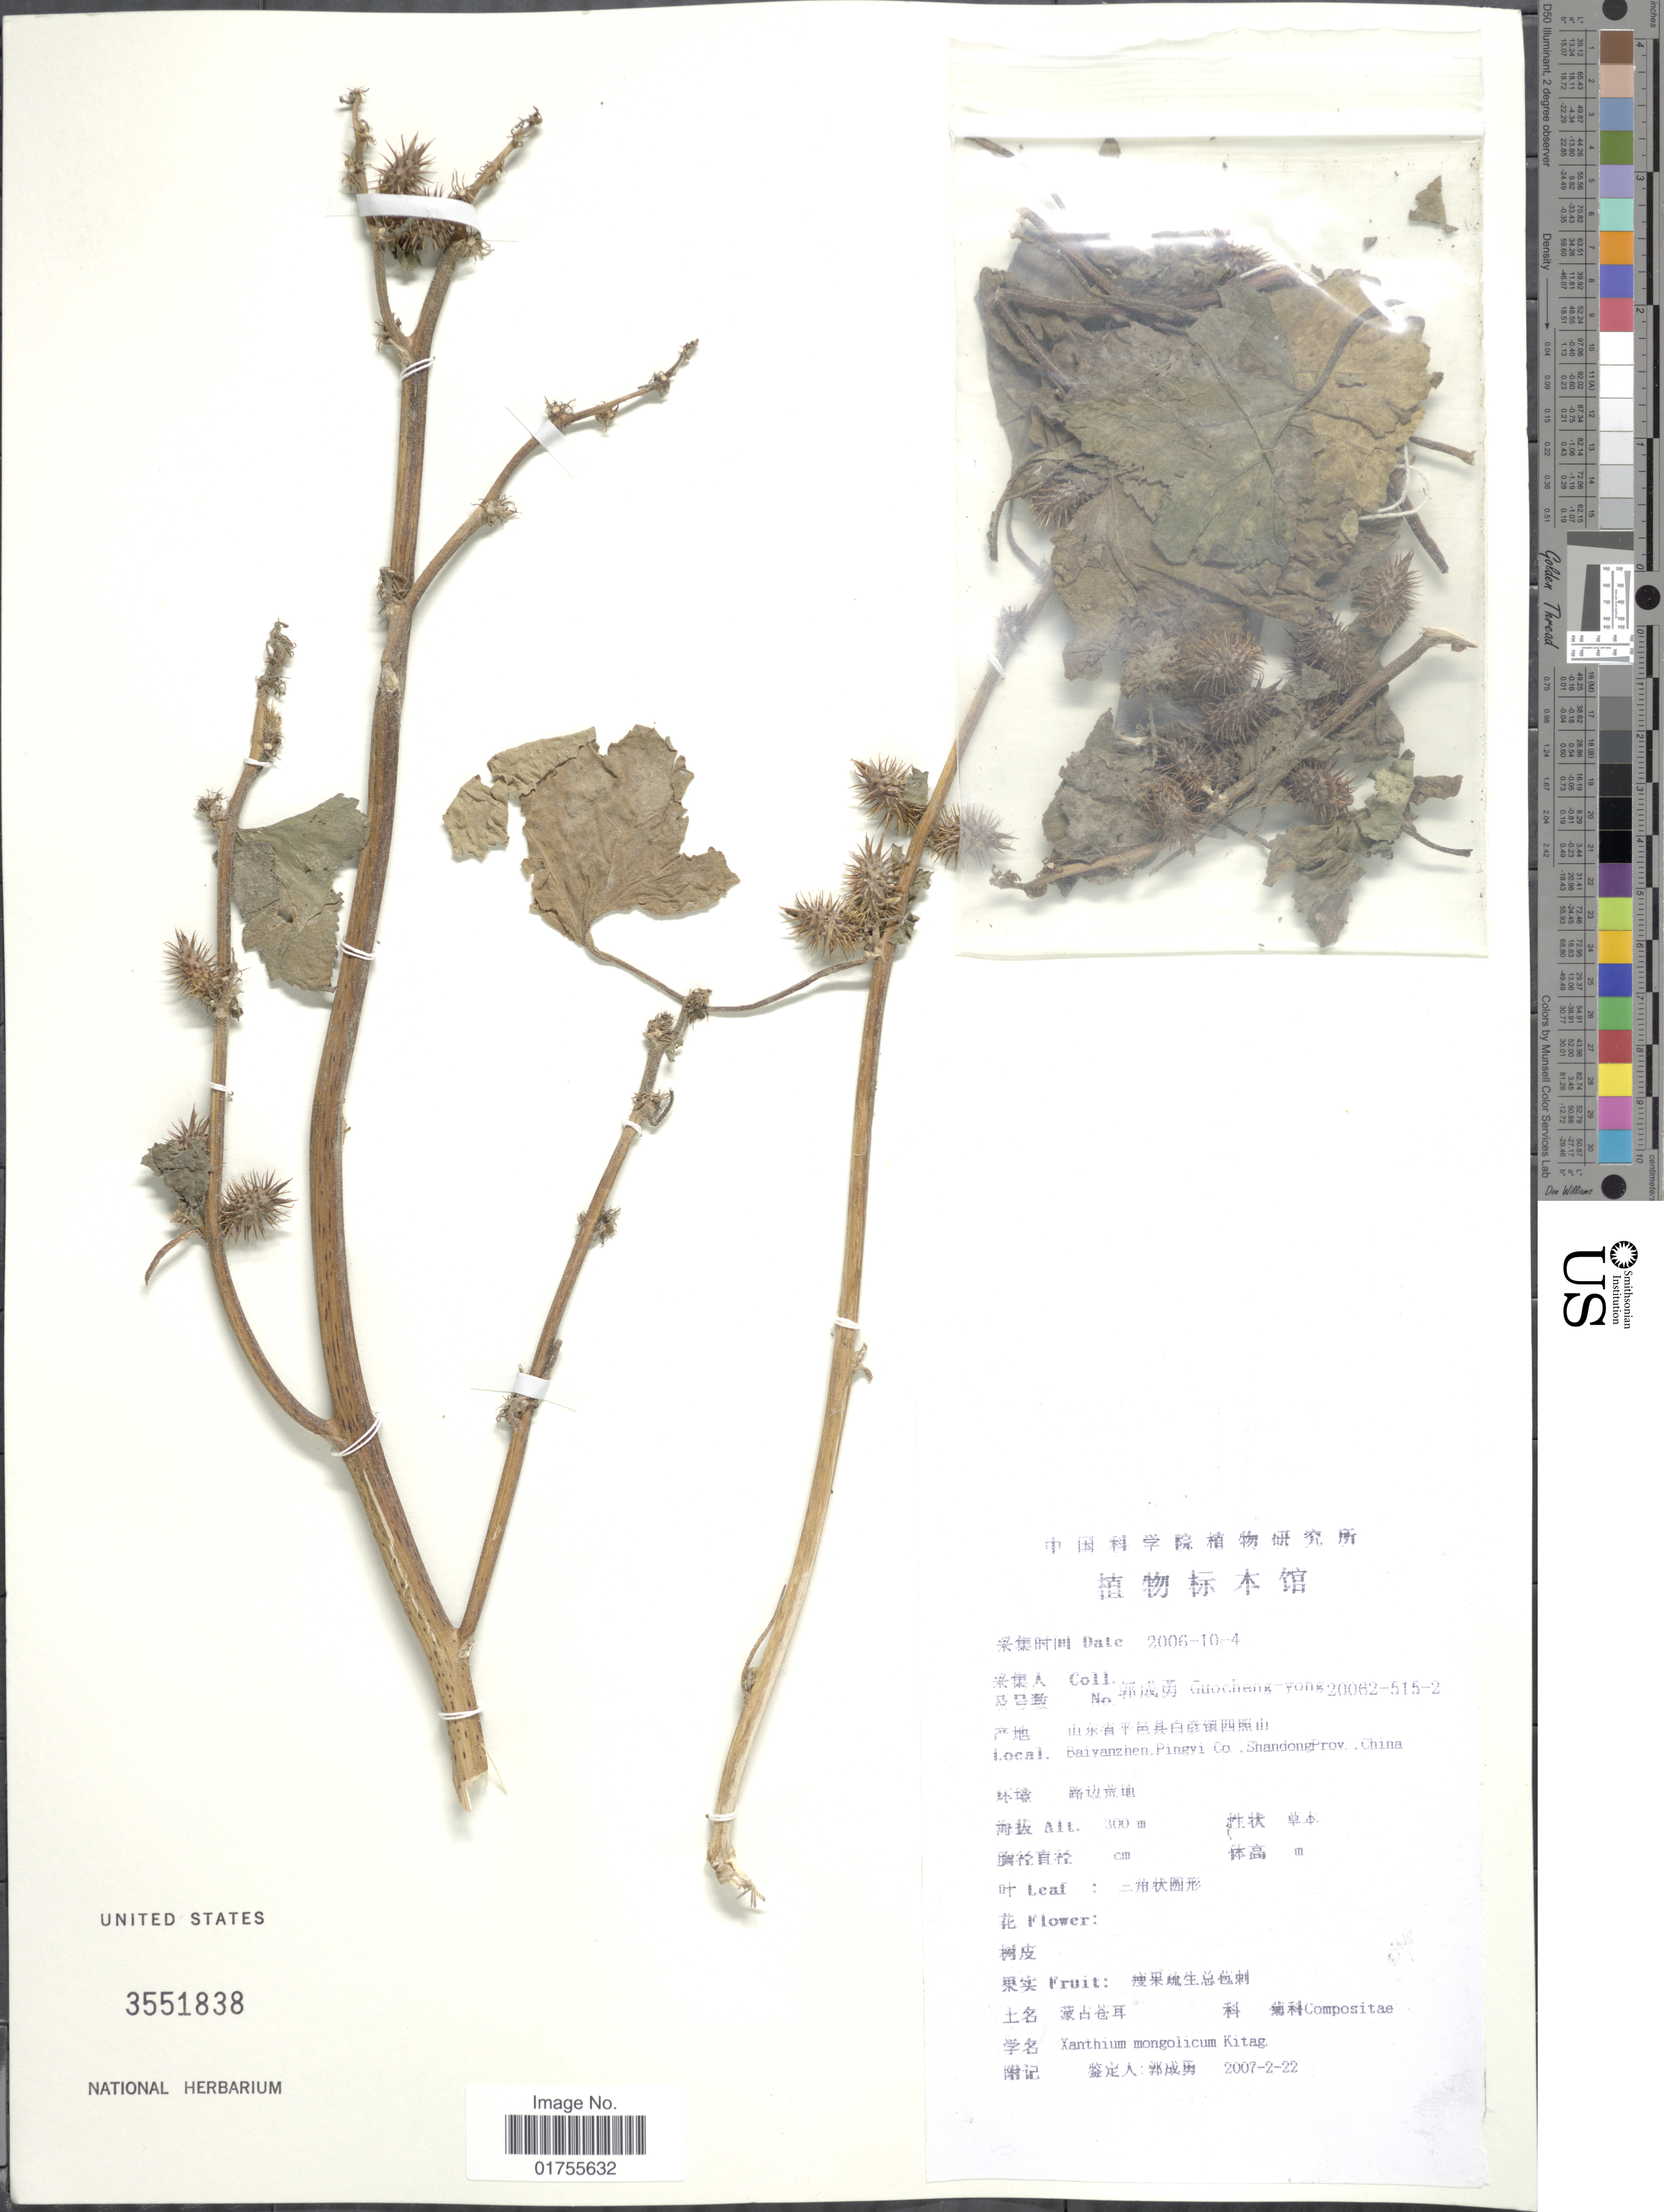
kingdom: Plantae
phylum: Tracheophyta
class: Magnoliopsida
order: Asterales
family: Asteraceae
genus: Xanthium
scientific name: Xanthium mongolicum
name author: Kitag.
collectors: Guo cheng-yong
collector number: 20062-515-2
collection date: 2006-10-04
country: China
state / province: Shandong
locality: Baiyanzhen, Pingyi Co.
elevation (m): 300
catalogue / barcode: US 3551838